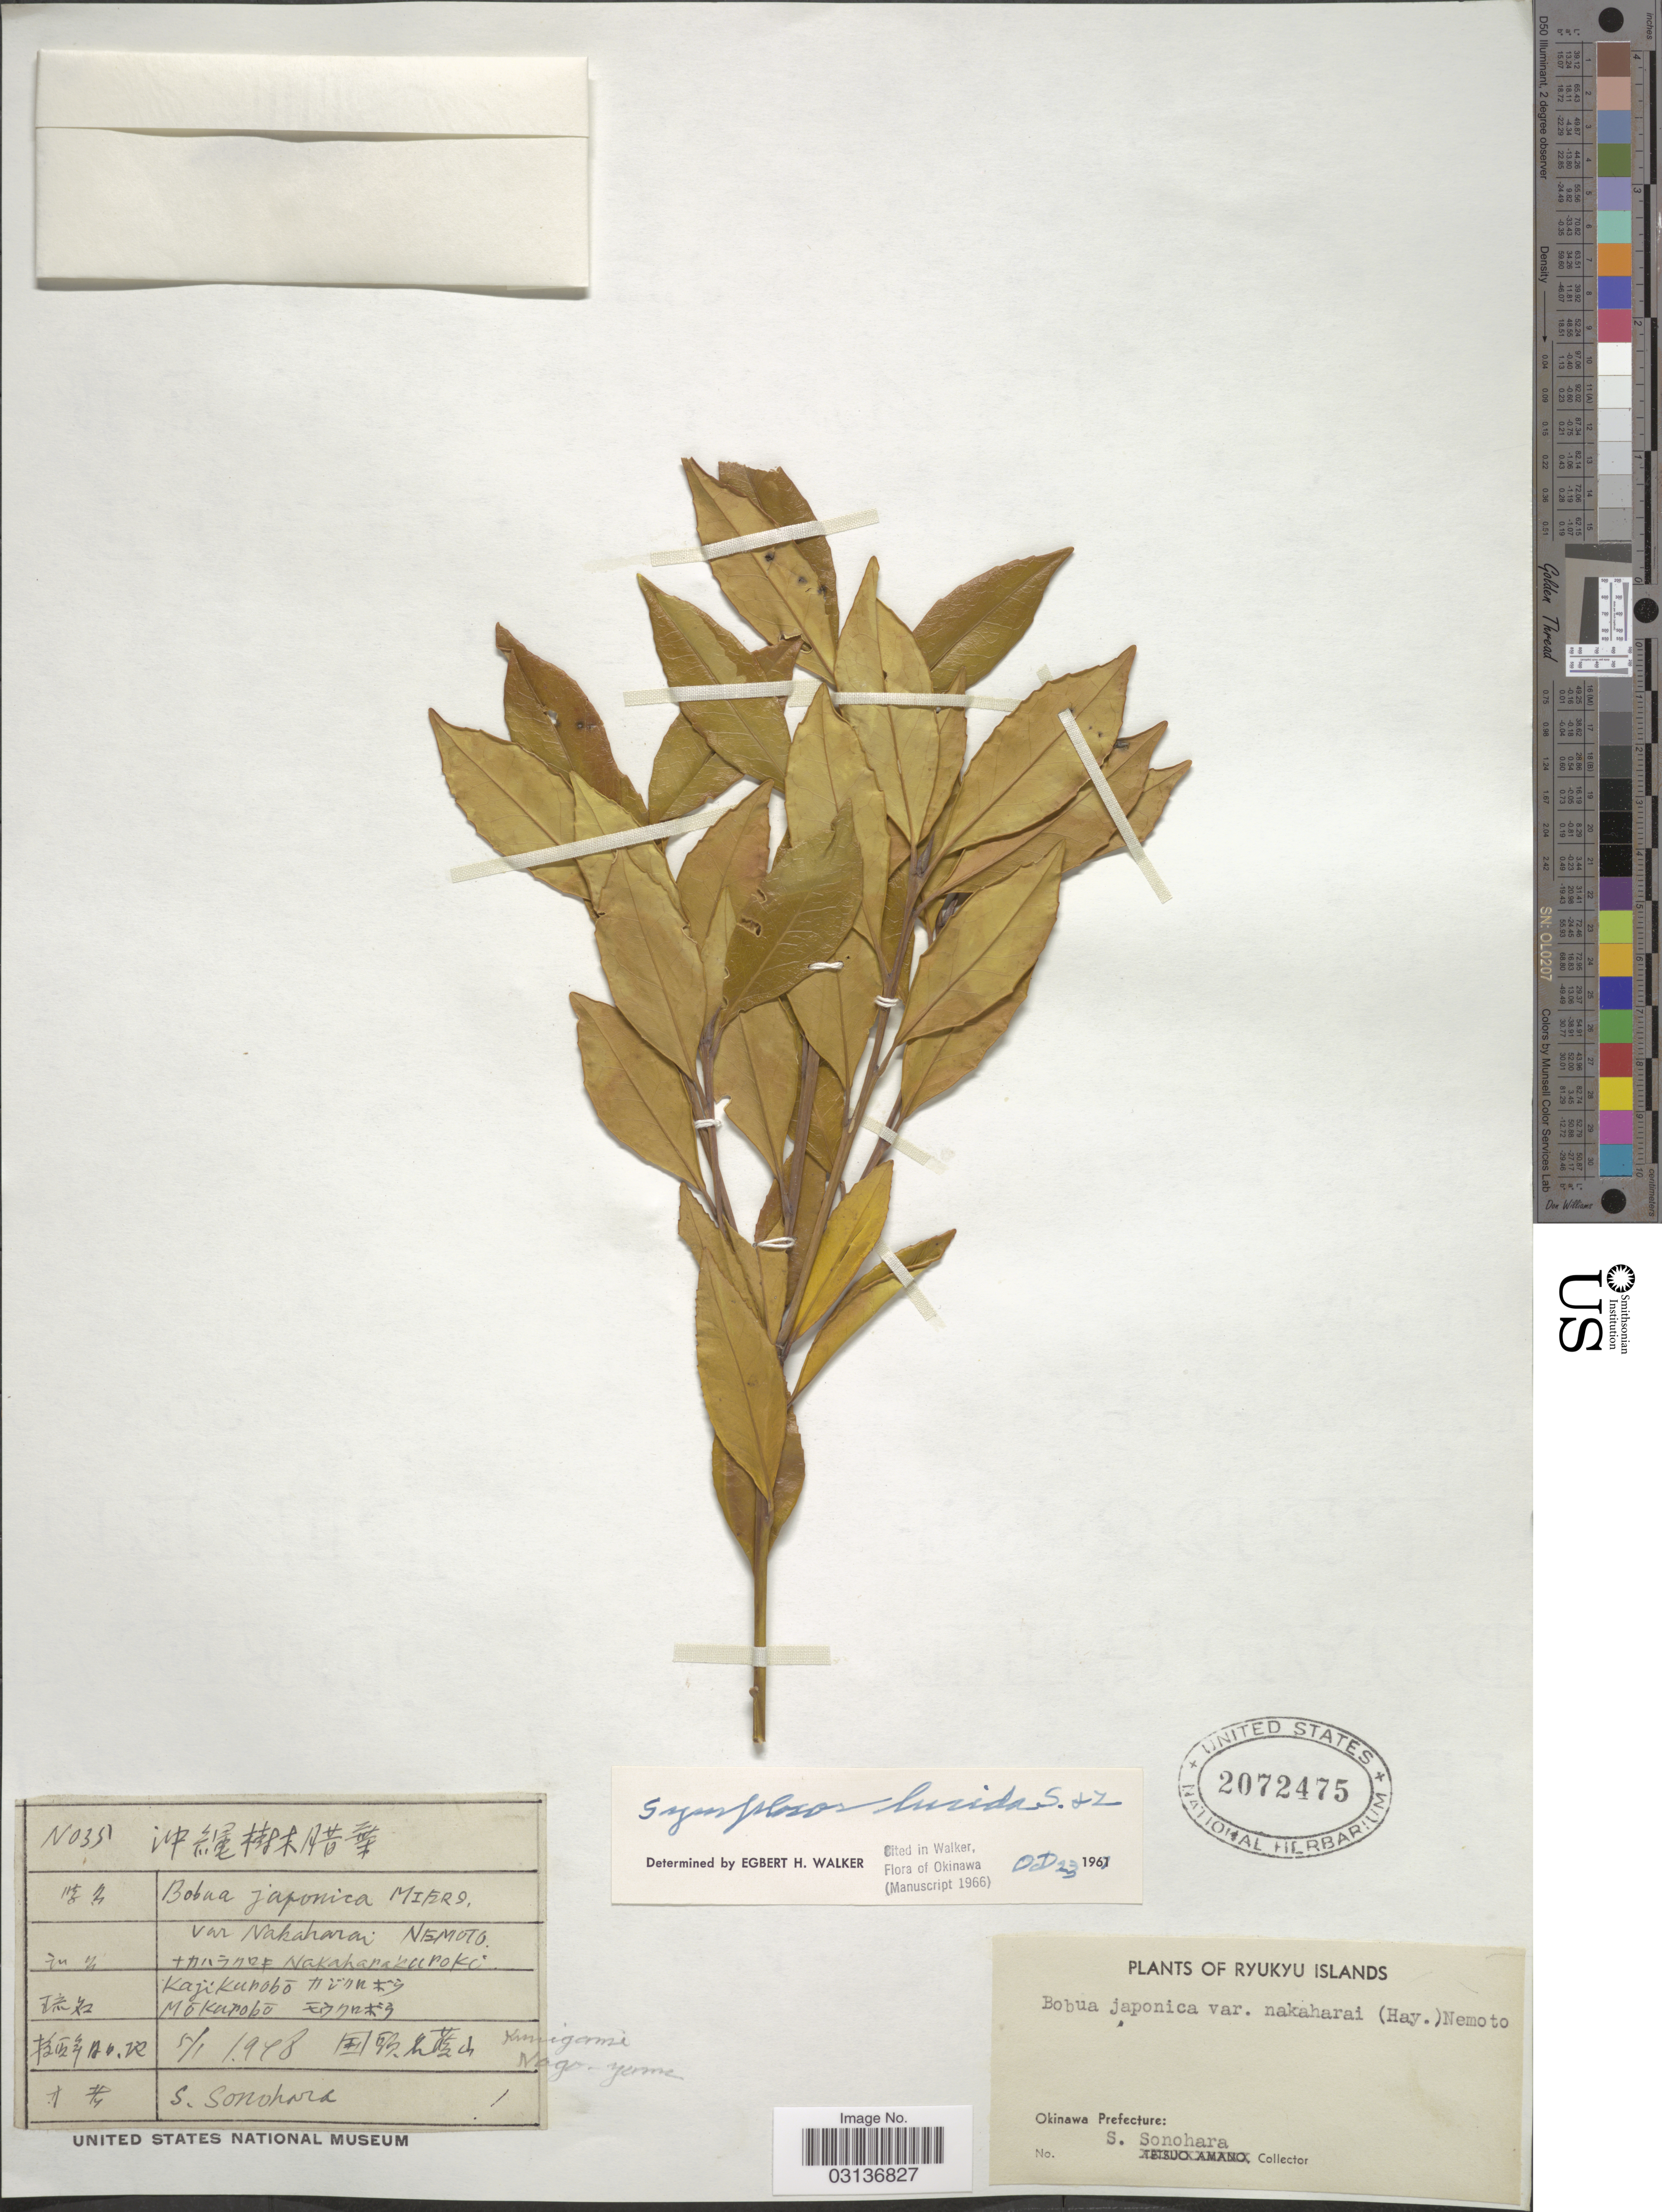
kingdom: Plantae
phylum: Tracheophyta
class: Magnoliopsida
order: Ericales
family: Symplocaceae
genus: Symplocos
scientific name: Symplocos lucida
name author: (Thurb.) Siebold & Zucc.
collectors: S. Sonohara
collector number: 35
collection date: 1948-01-05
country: Japan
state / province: Okinawa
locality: Ryukyu Islands. Okinawa Prefecture.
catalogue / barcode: US 2072475